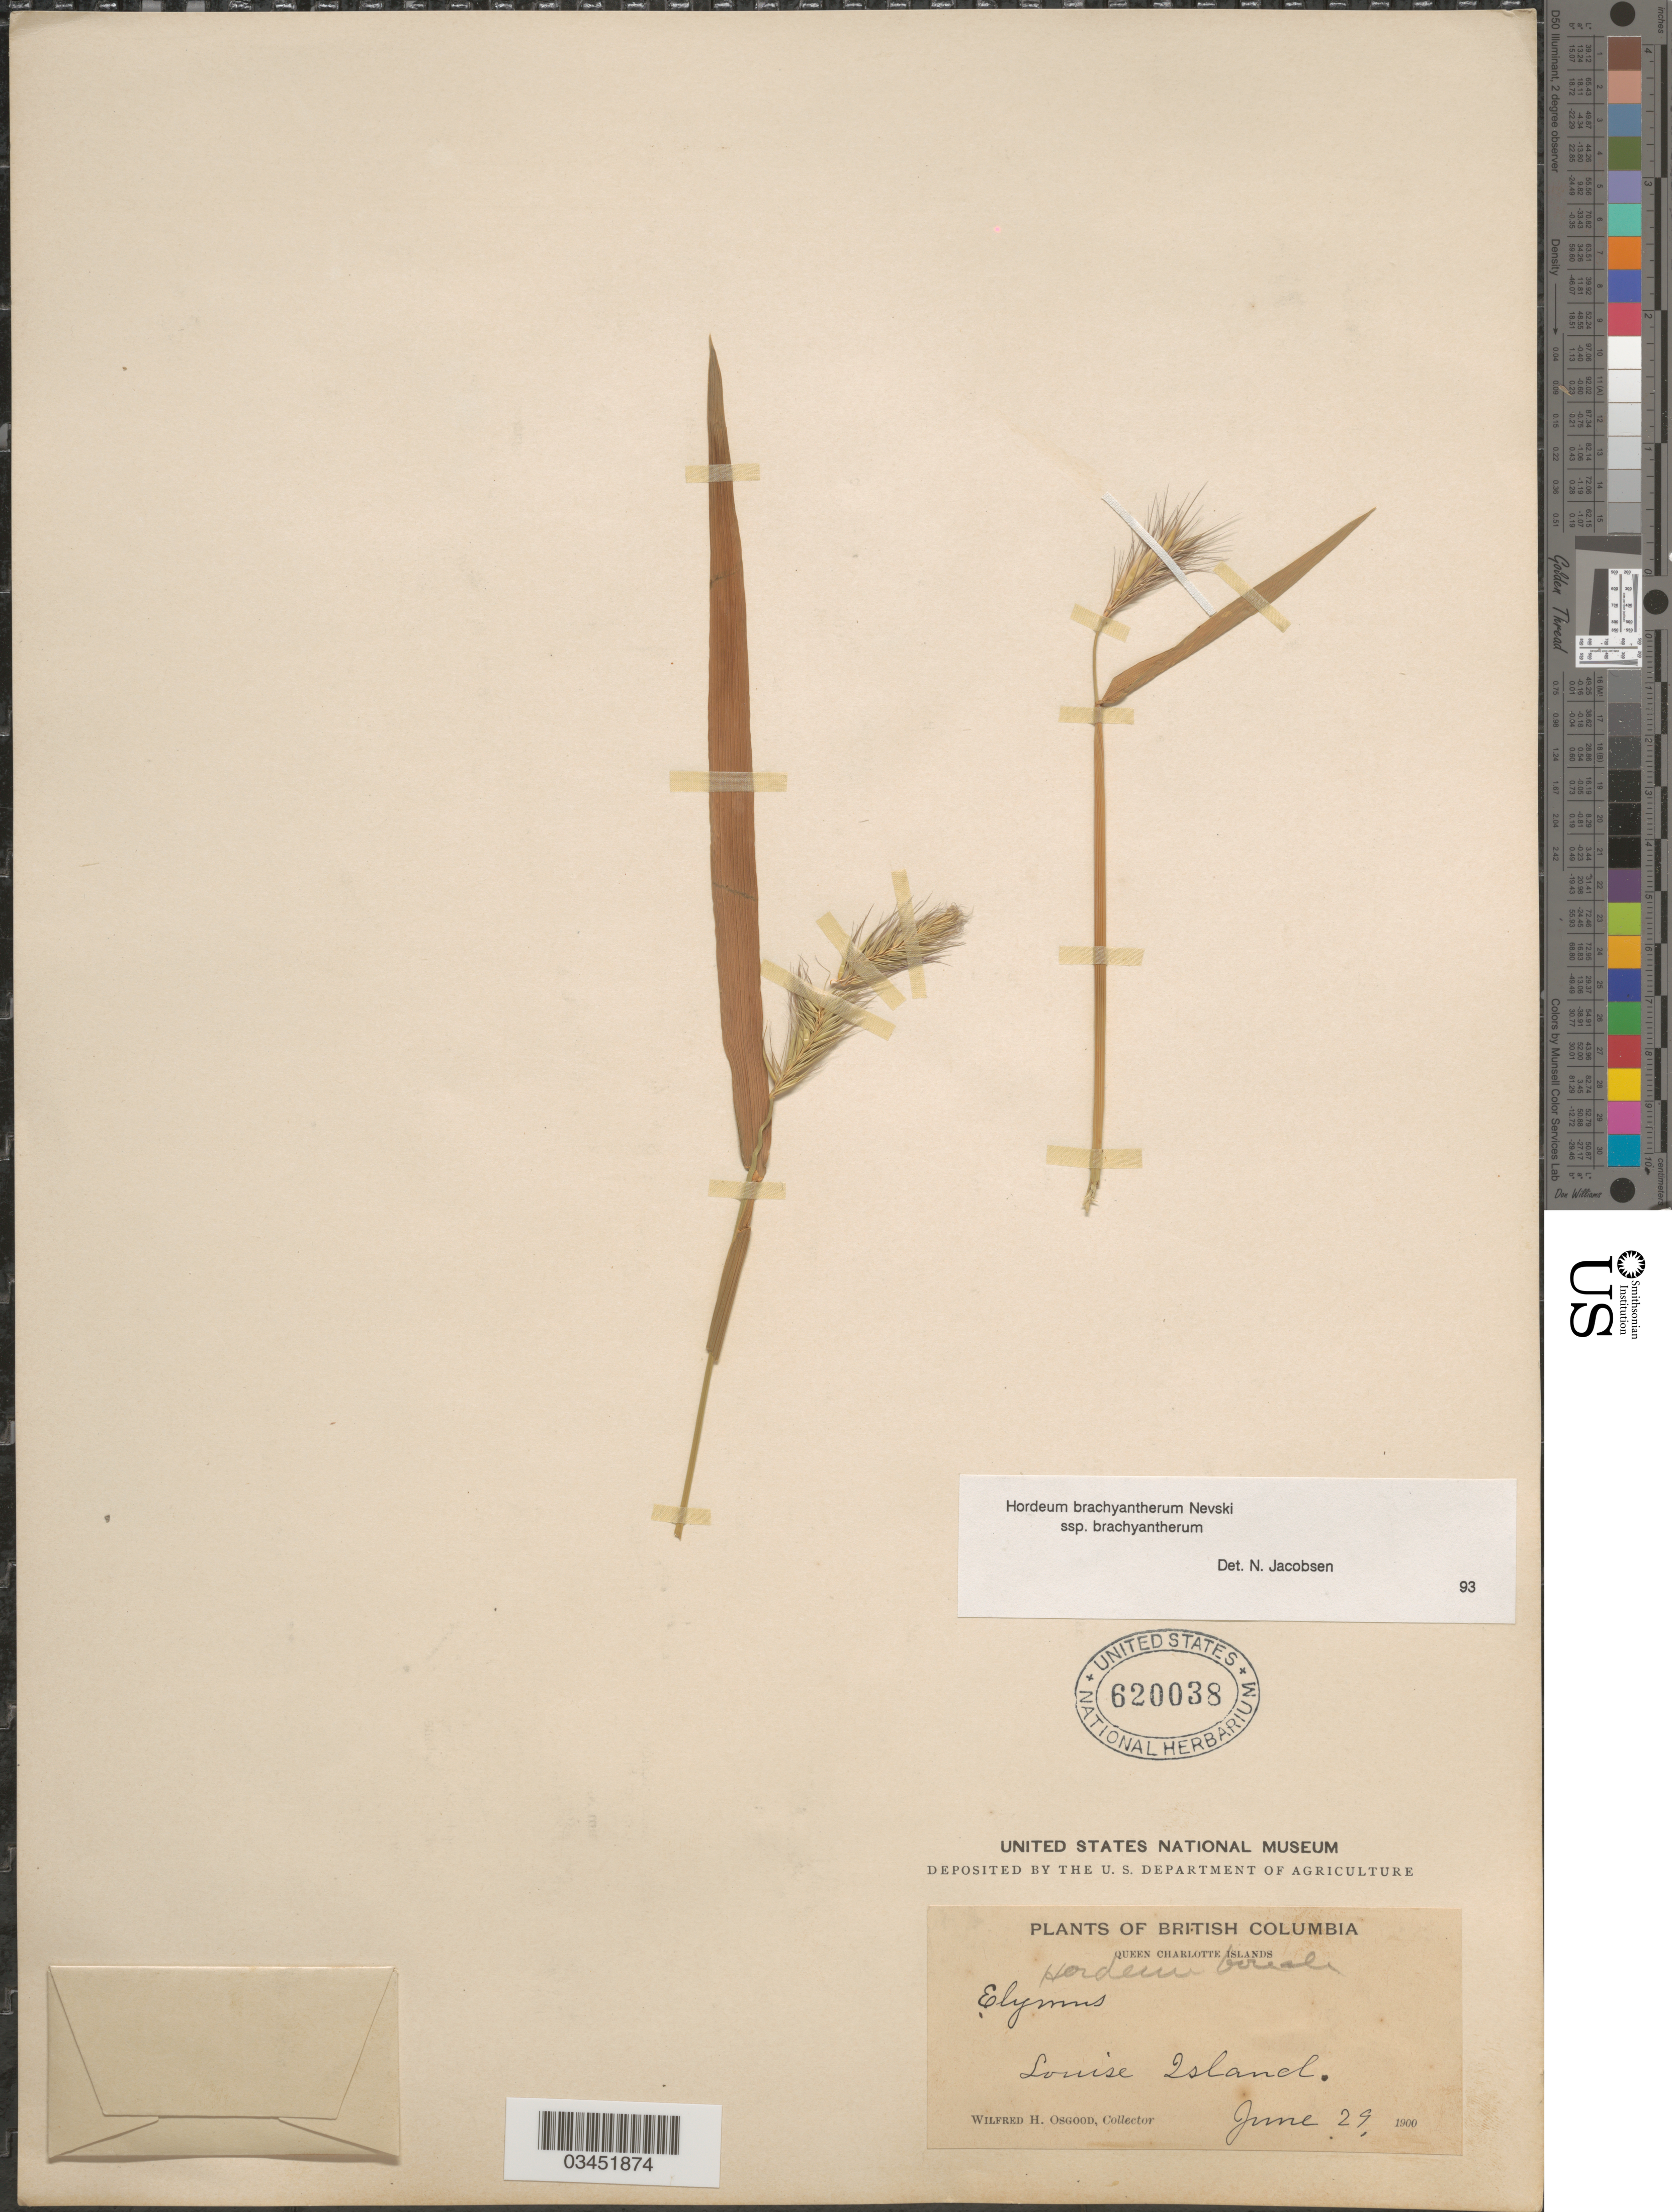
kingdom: Plantae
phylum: Tracheophyta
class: Liliopsida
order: Poales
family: Poaceae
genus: Hordeum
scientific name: Hordeum brachyantherum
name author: Nevski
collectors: W. Osgood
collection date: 1900-06-29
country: Canada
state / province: British Columbia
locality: Queen Charlotte Islands. Louise Island.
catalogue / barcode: US 620038